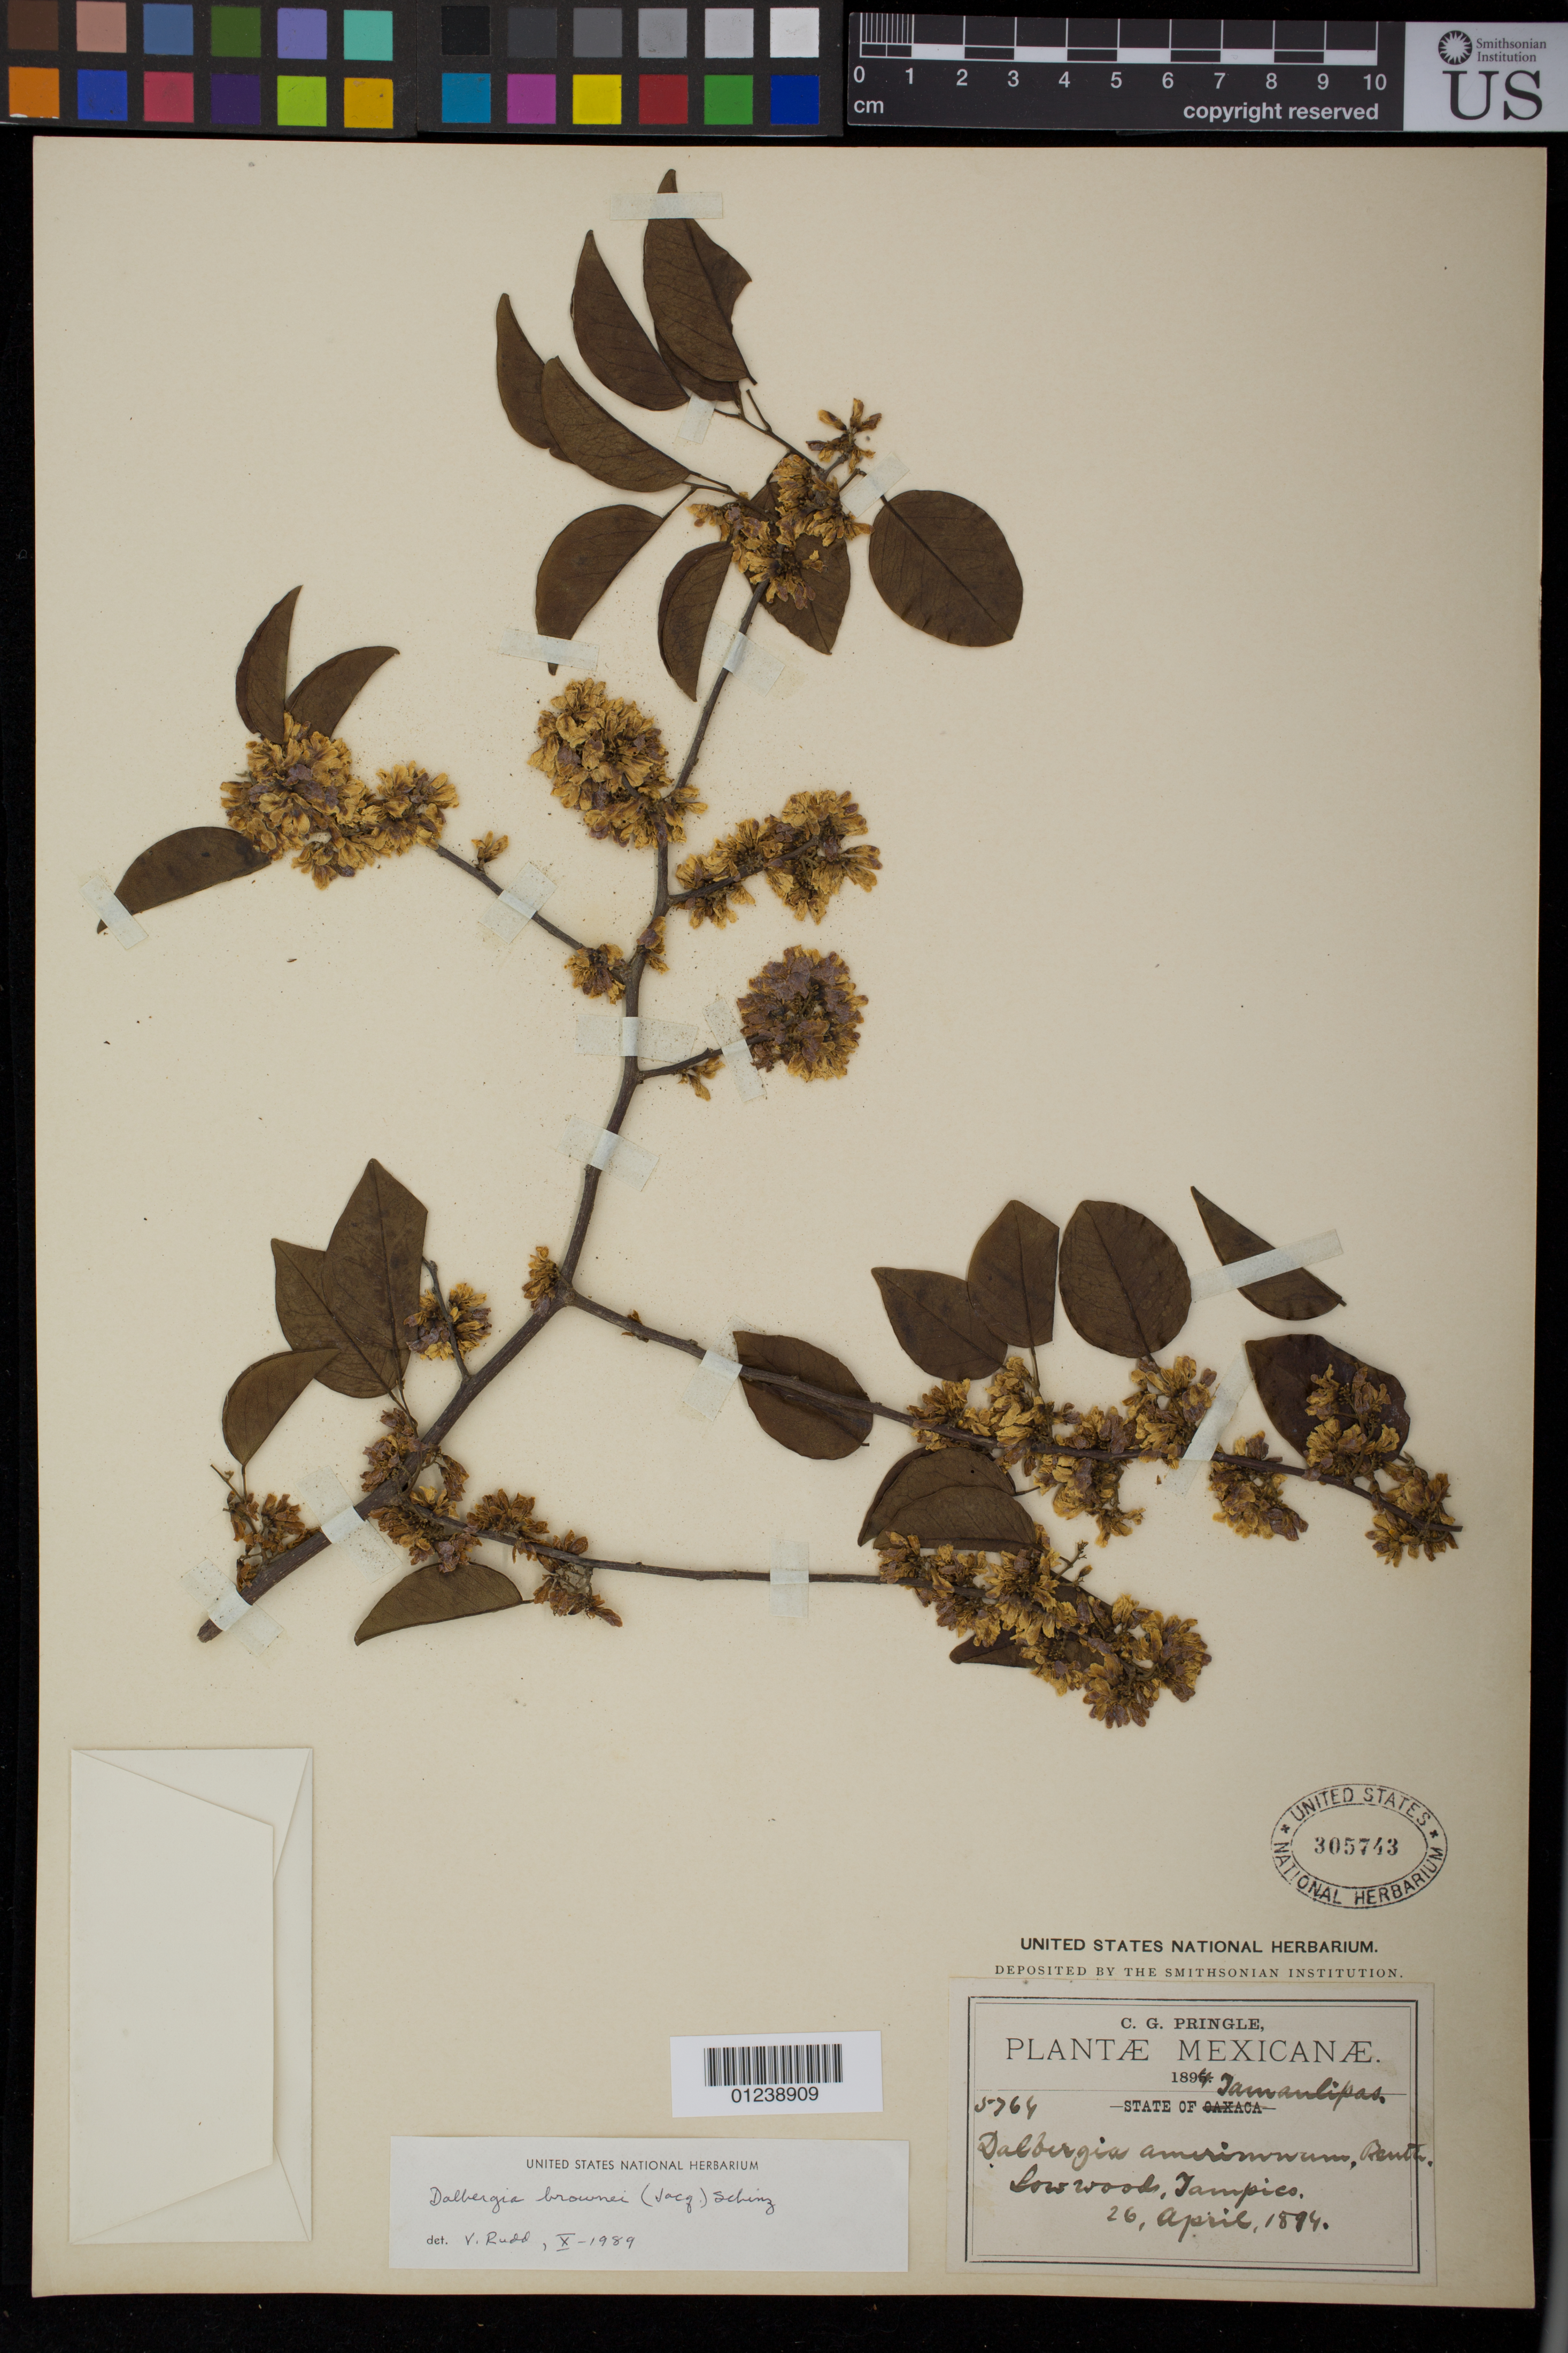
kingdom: Plantae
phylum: Tracheophyta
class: Magnoliopsida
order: Fabales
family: Fabaceae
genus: Dalbergia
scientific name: Dalbergia brownei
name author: (Jacq.) Schinz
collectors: C. G. Pringle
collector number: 5764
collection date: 1894-04-26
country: Mexico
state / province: Tamaulipas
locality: Low wood, Tampico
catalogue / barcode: US 305743